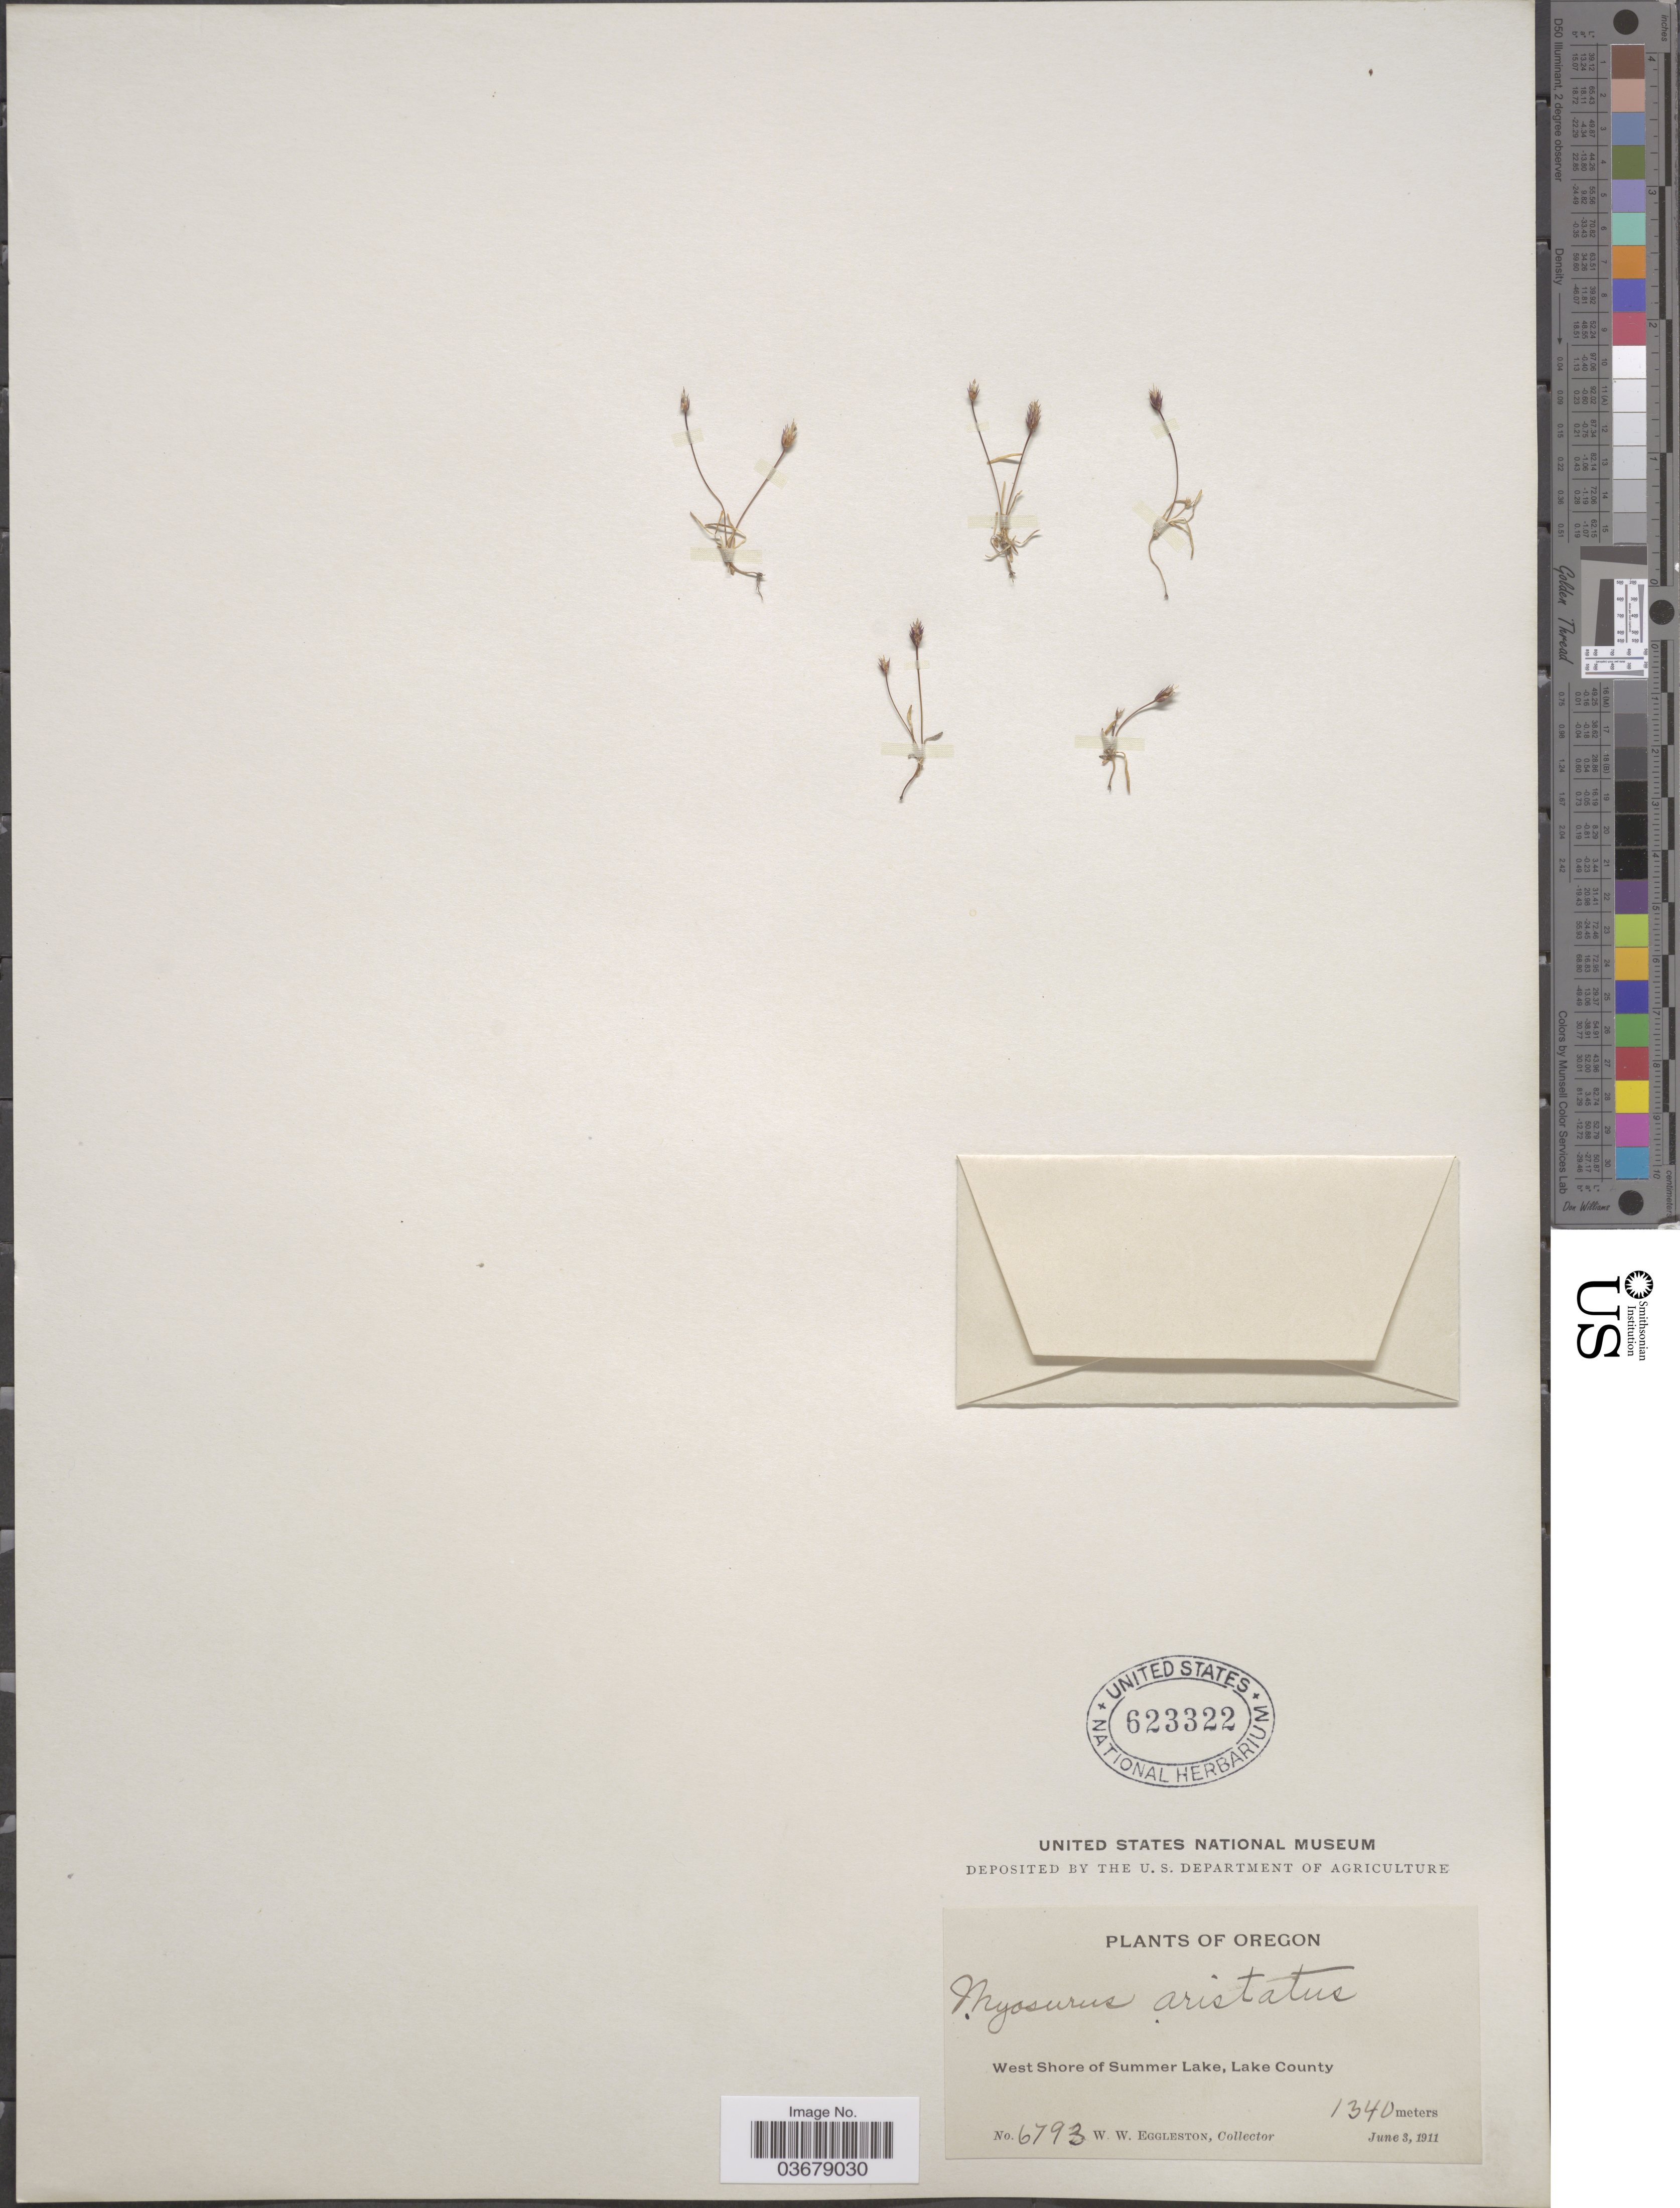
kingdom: Plantae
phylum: Tracheophyta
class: Magnoliopsida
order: Ranunculales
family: Ranunculaceae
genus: Myosurus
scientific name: Myosurus aristatus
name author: Benth.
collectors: W. W. Eggleston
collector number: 6793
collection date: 1911-06-03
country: United States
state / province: Oregon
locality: West Shore of Summer Lake, Lake County.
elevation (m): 1340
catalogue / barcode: US 623322